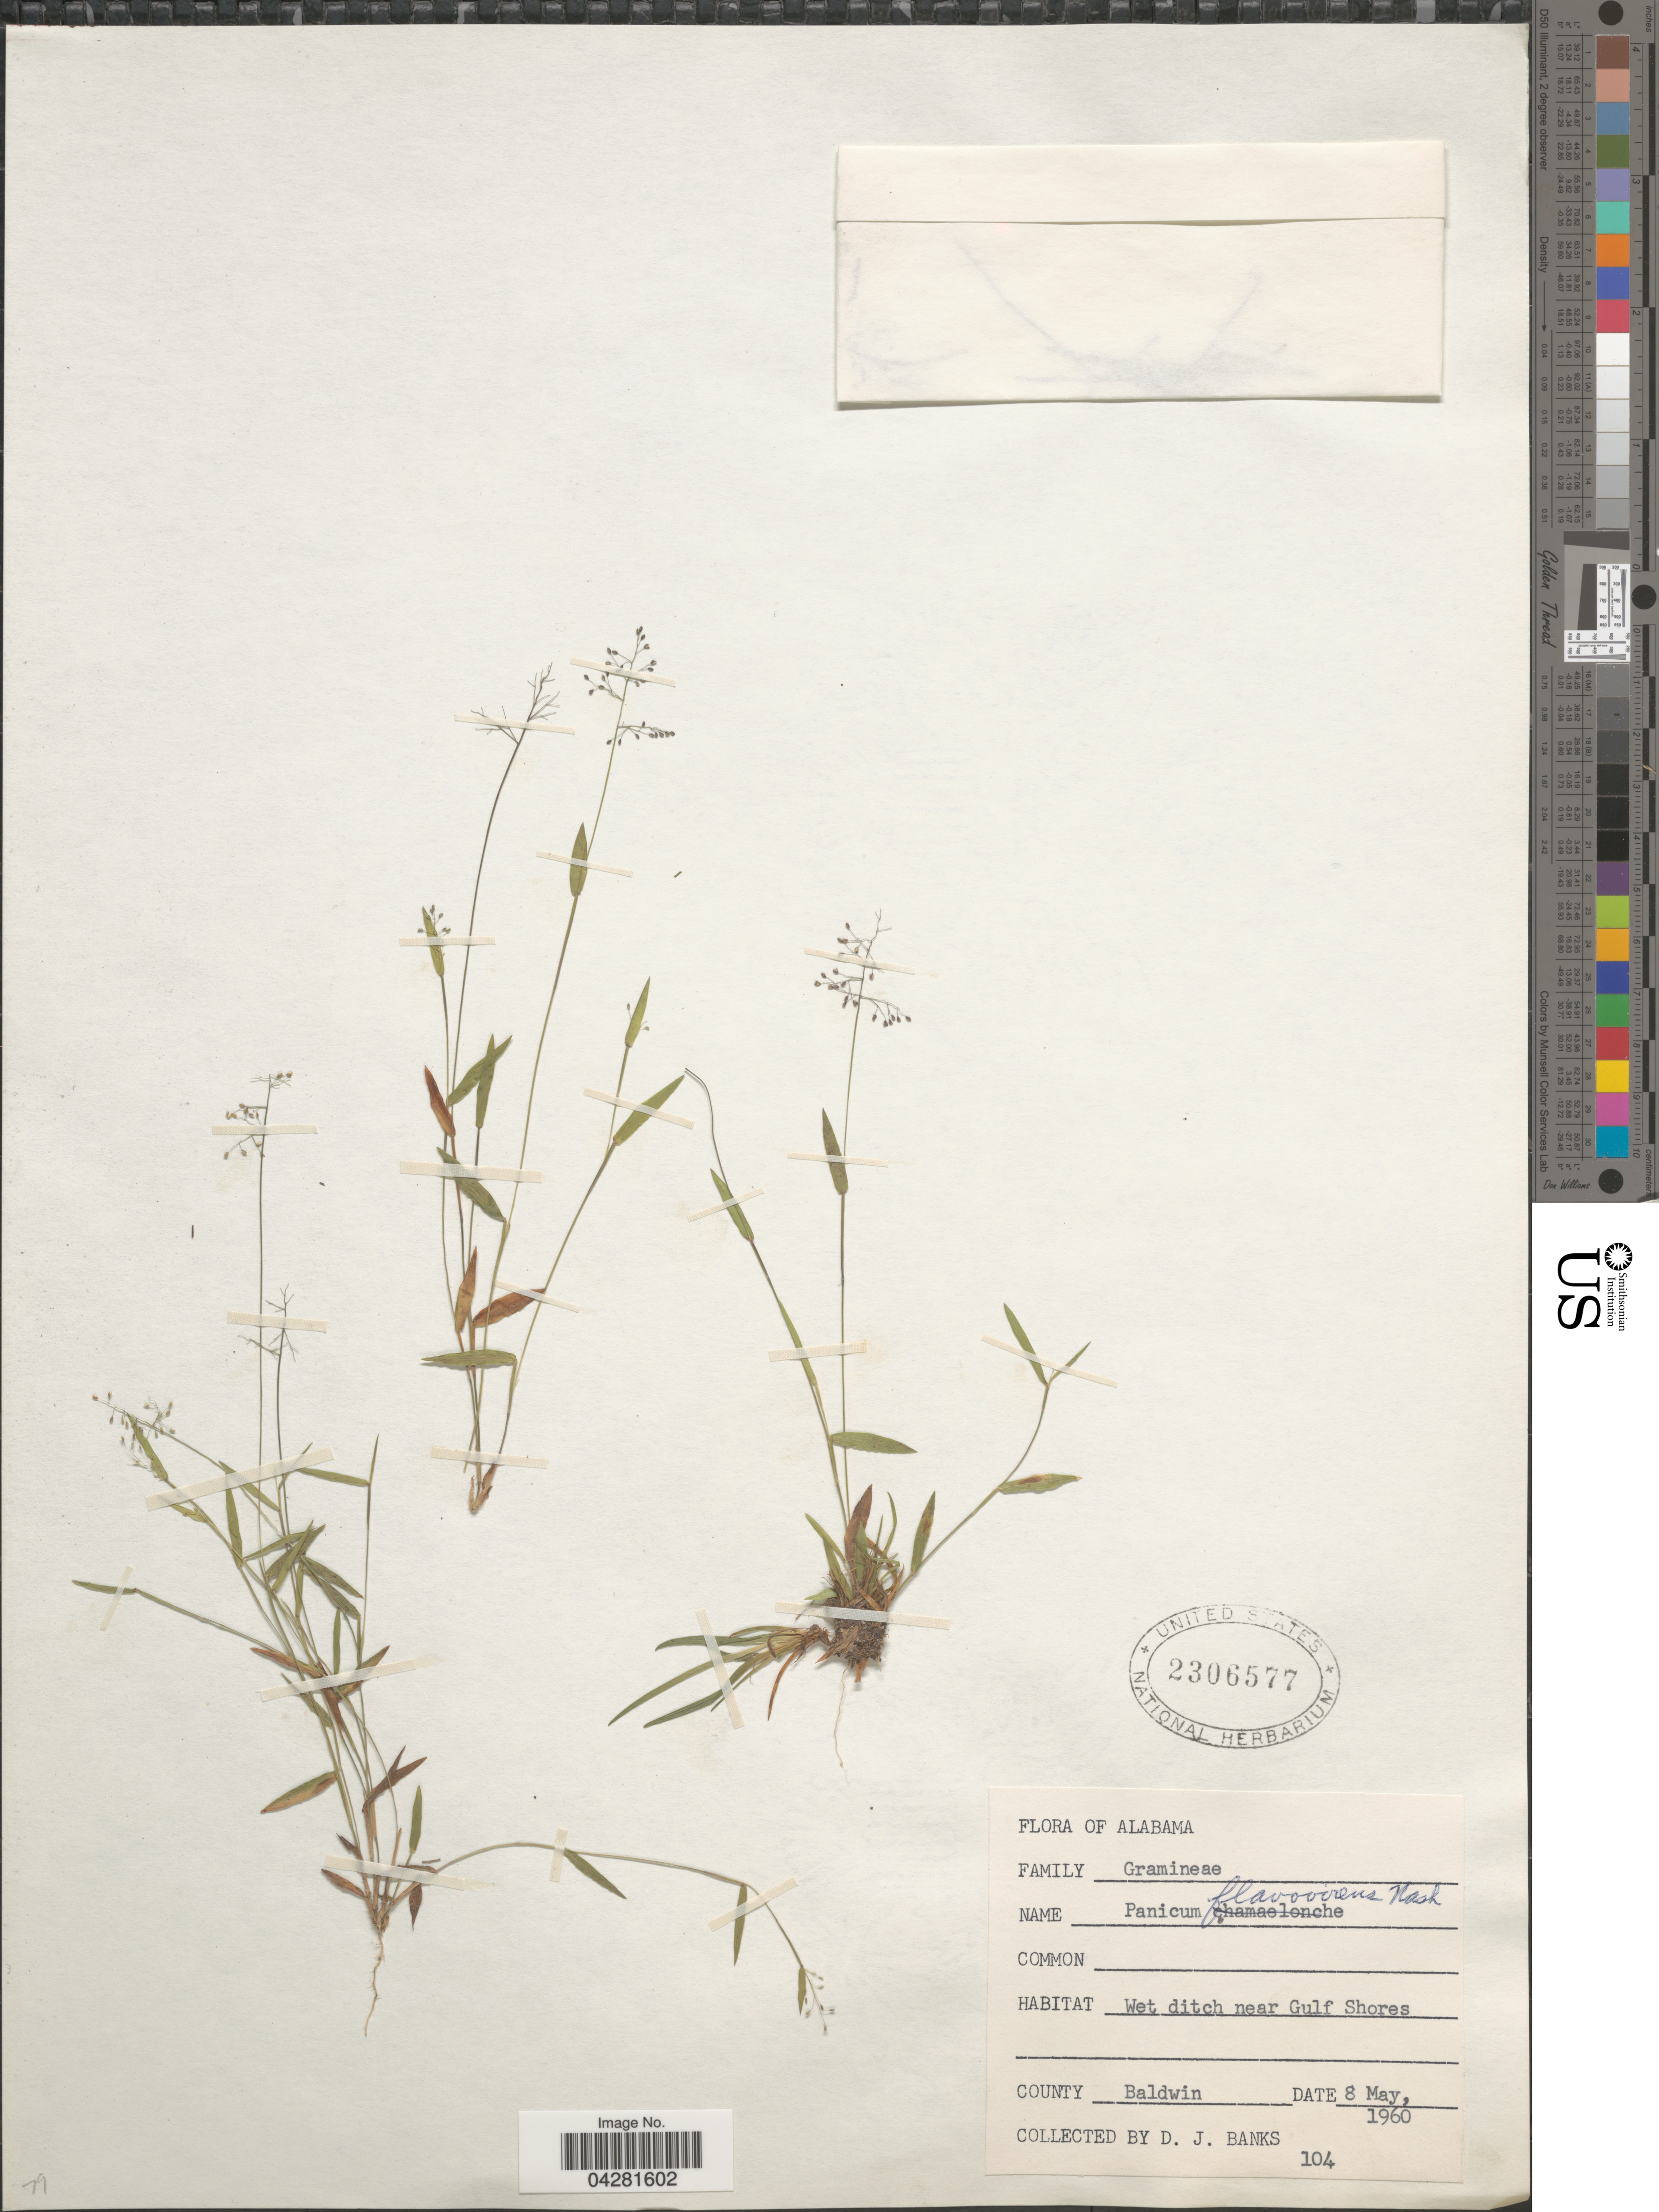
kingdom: Plantae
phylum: Tracheophyta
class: Liliopsida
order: Poales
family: Poaceae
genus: Dichanthelium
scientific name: Dichanthelium ensifolium var. ensifolium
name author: (Baldwin ex Elliot) Gould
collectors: D. J. Banks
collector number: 104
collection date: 1960-05-08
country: United States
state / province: Alabama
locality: Wet ditch near Gulf Shores. County Baldwin.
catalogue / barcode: US 2306577